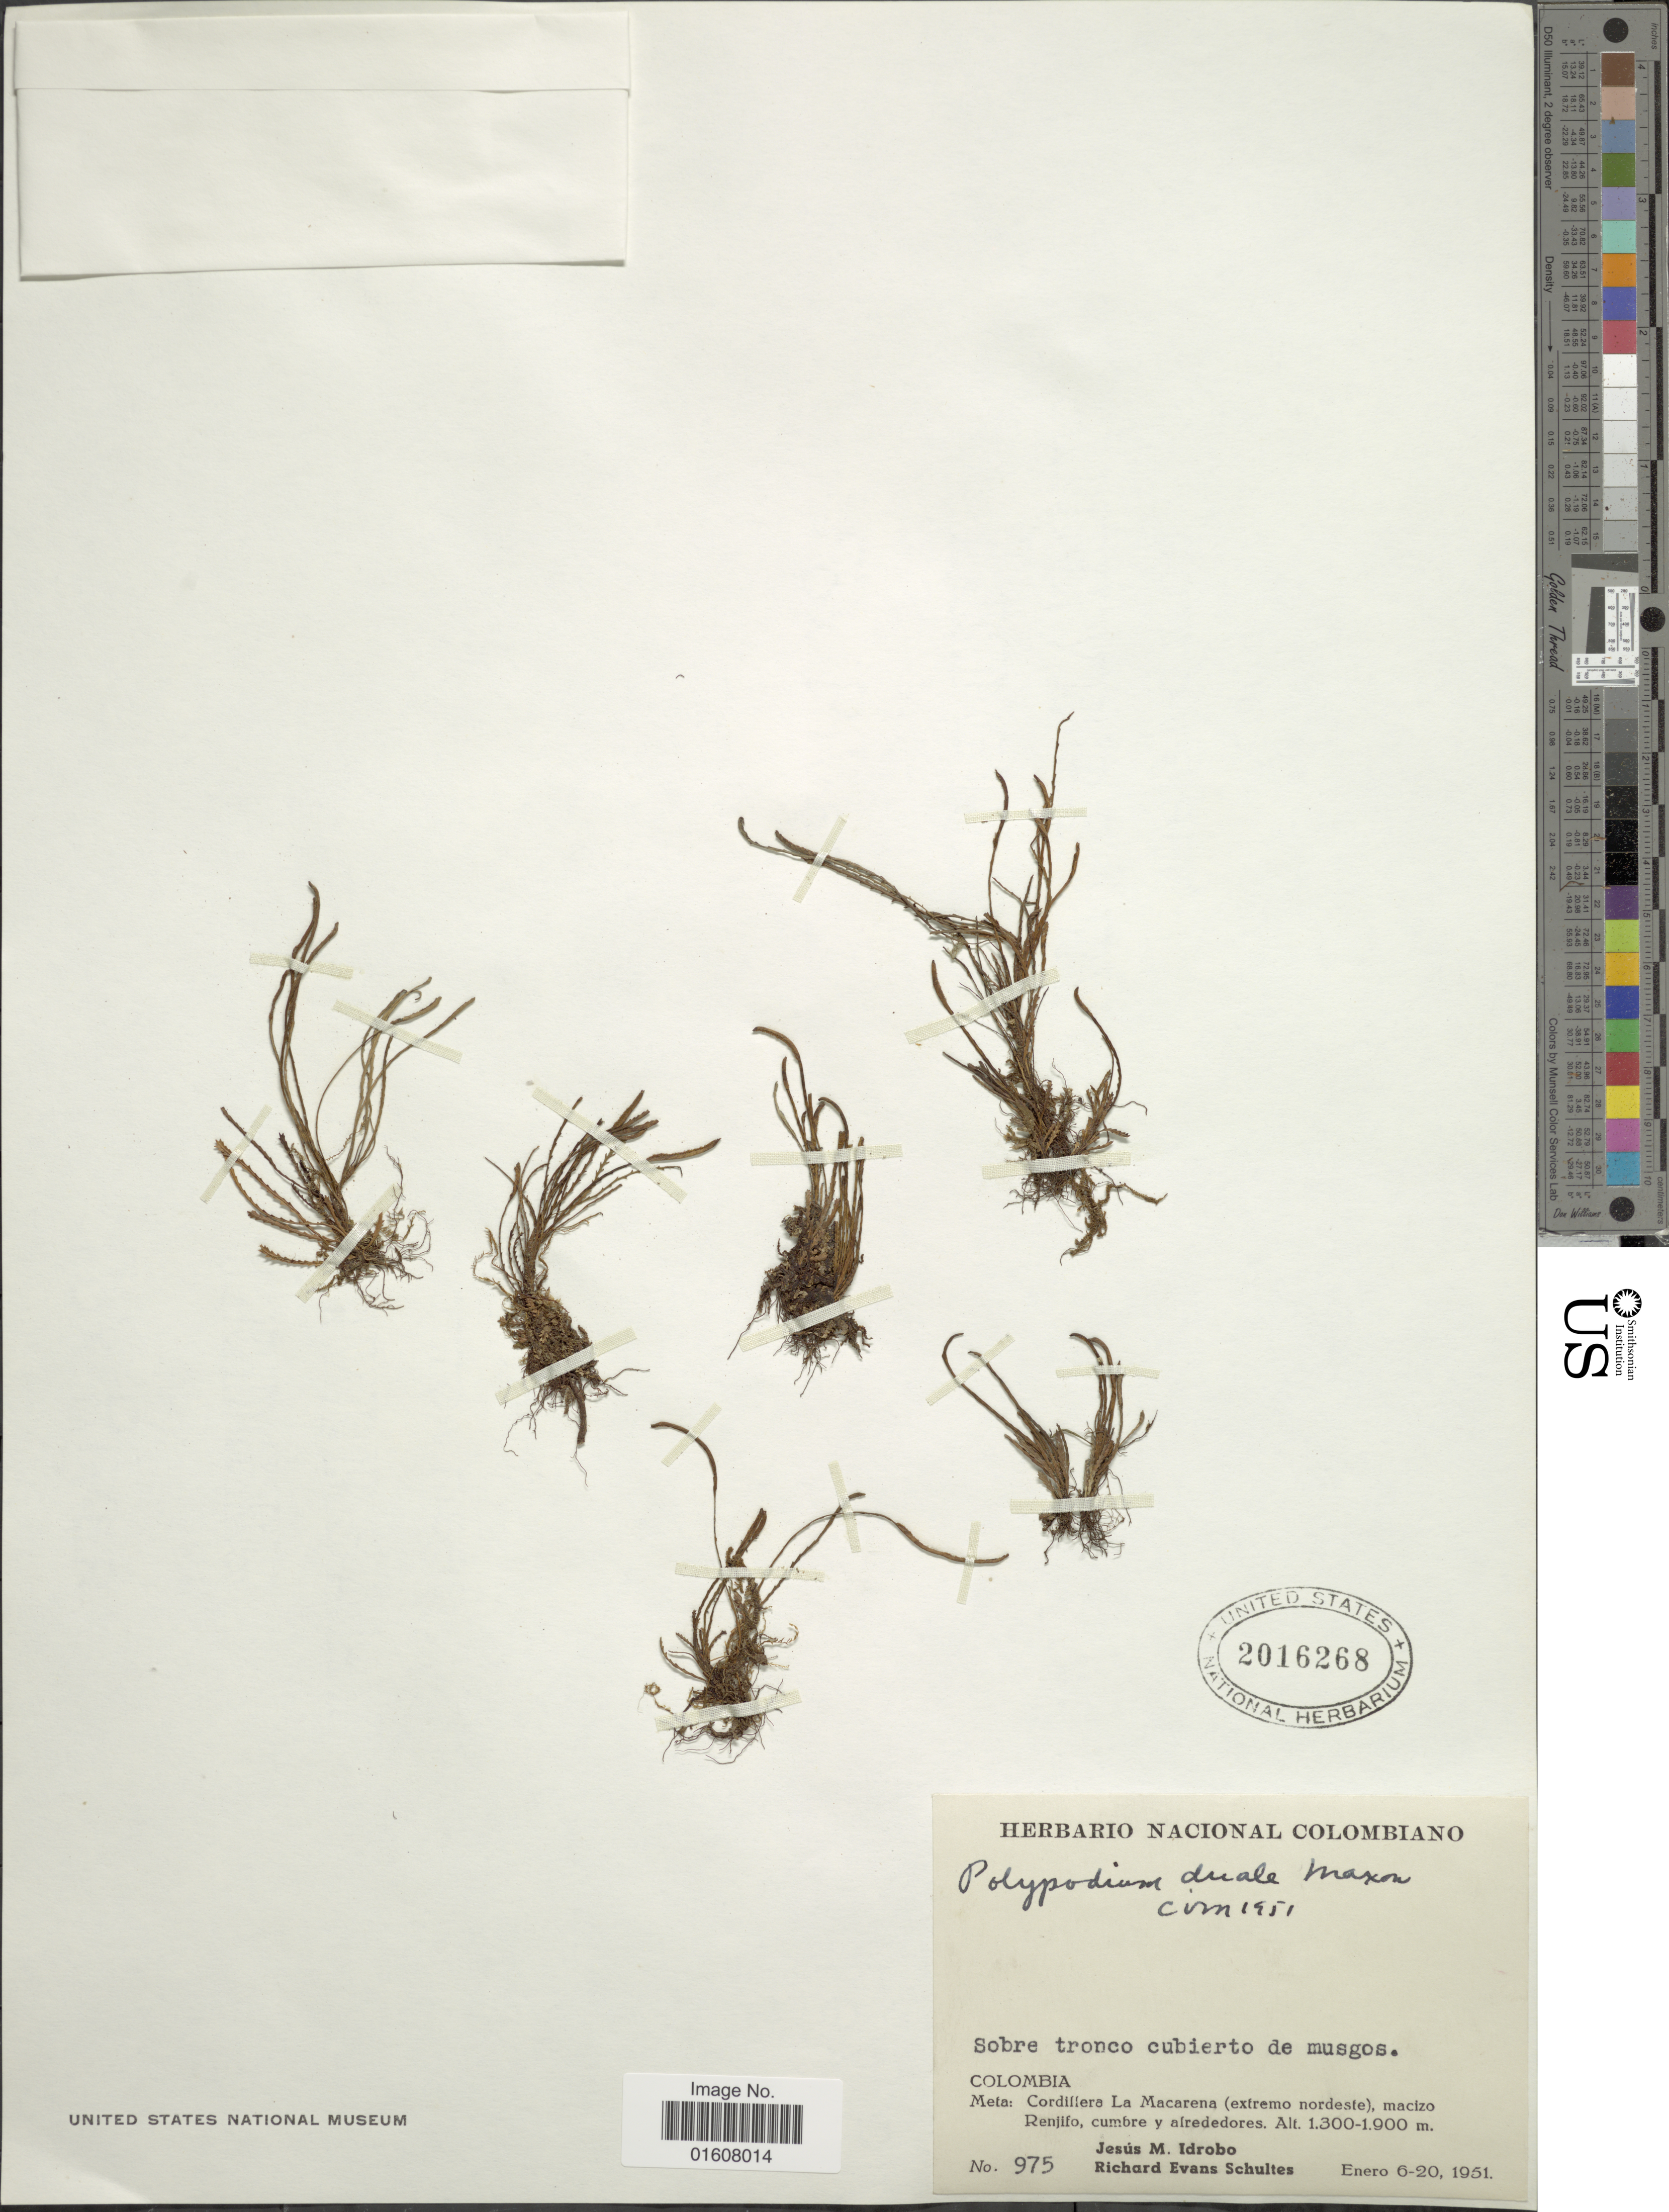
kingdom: Plantae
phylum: Tracheophyta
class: Polypodiopsida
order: Polypodiales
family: Polypodiaceae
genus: Cochlidium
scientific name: Cochlidium serrulatum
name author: (Sw.) L.E. Bishop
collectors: J. M. Idrobo & R. E. Schultes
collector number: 975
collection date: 1951-01-06/1951-01-20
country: Colombia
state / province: Meta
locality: Cordillera La Macarena (extremo nordeste), macizo Renjifo, cumbre y alrededores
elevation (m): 1300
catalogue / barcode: US 2016268